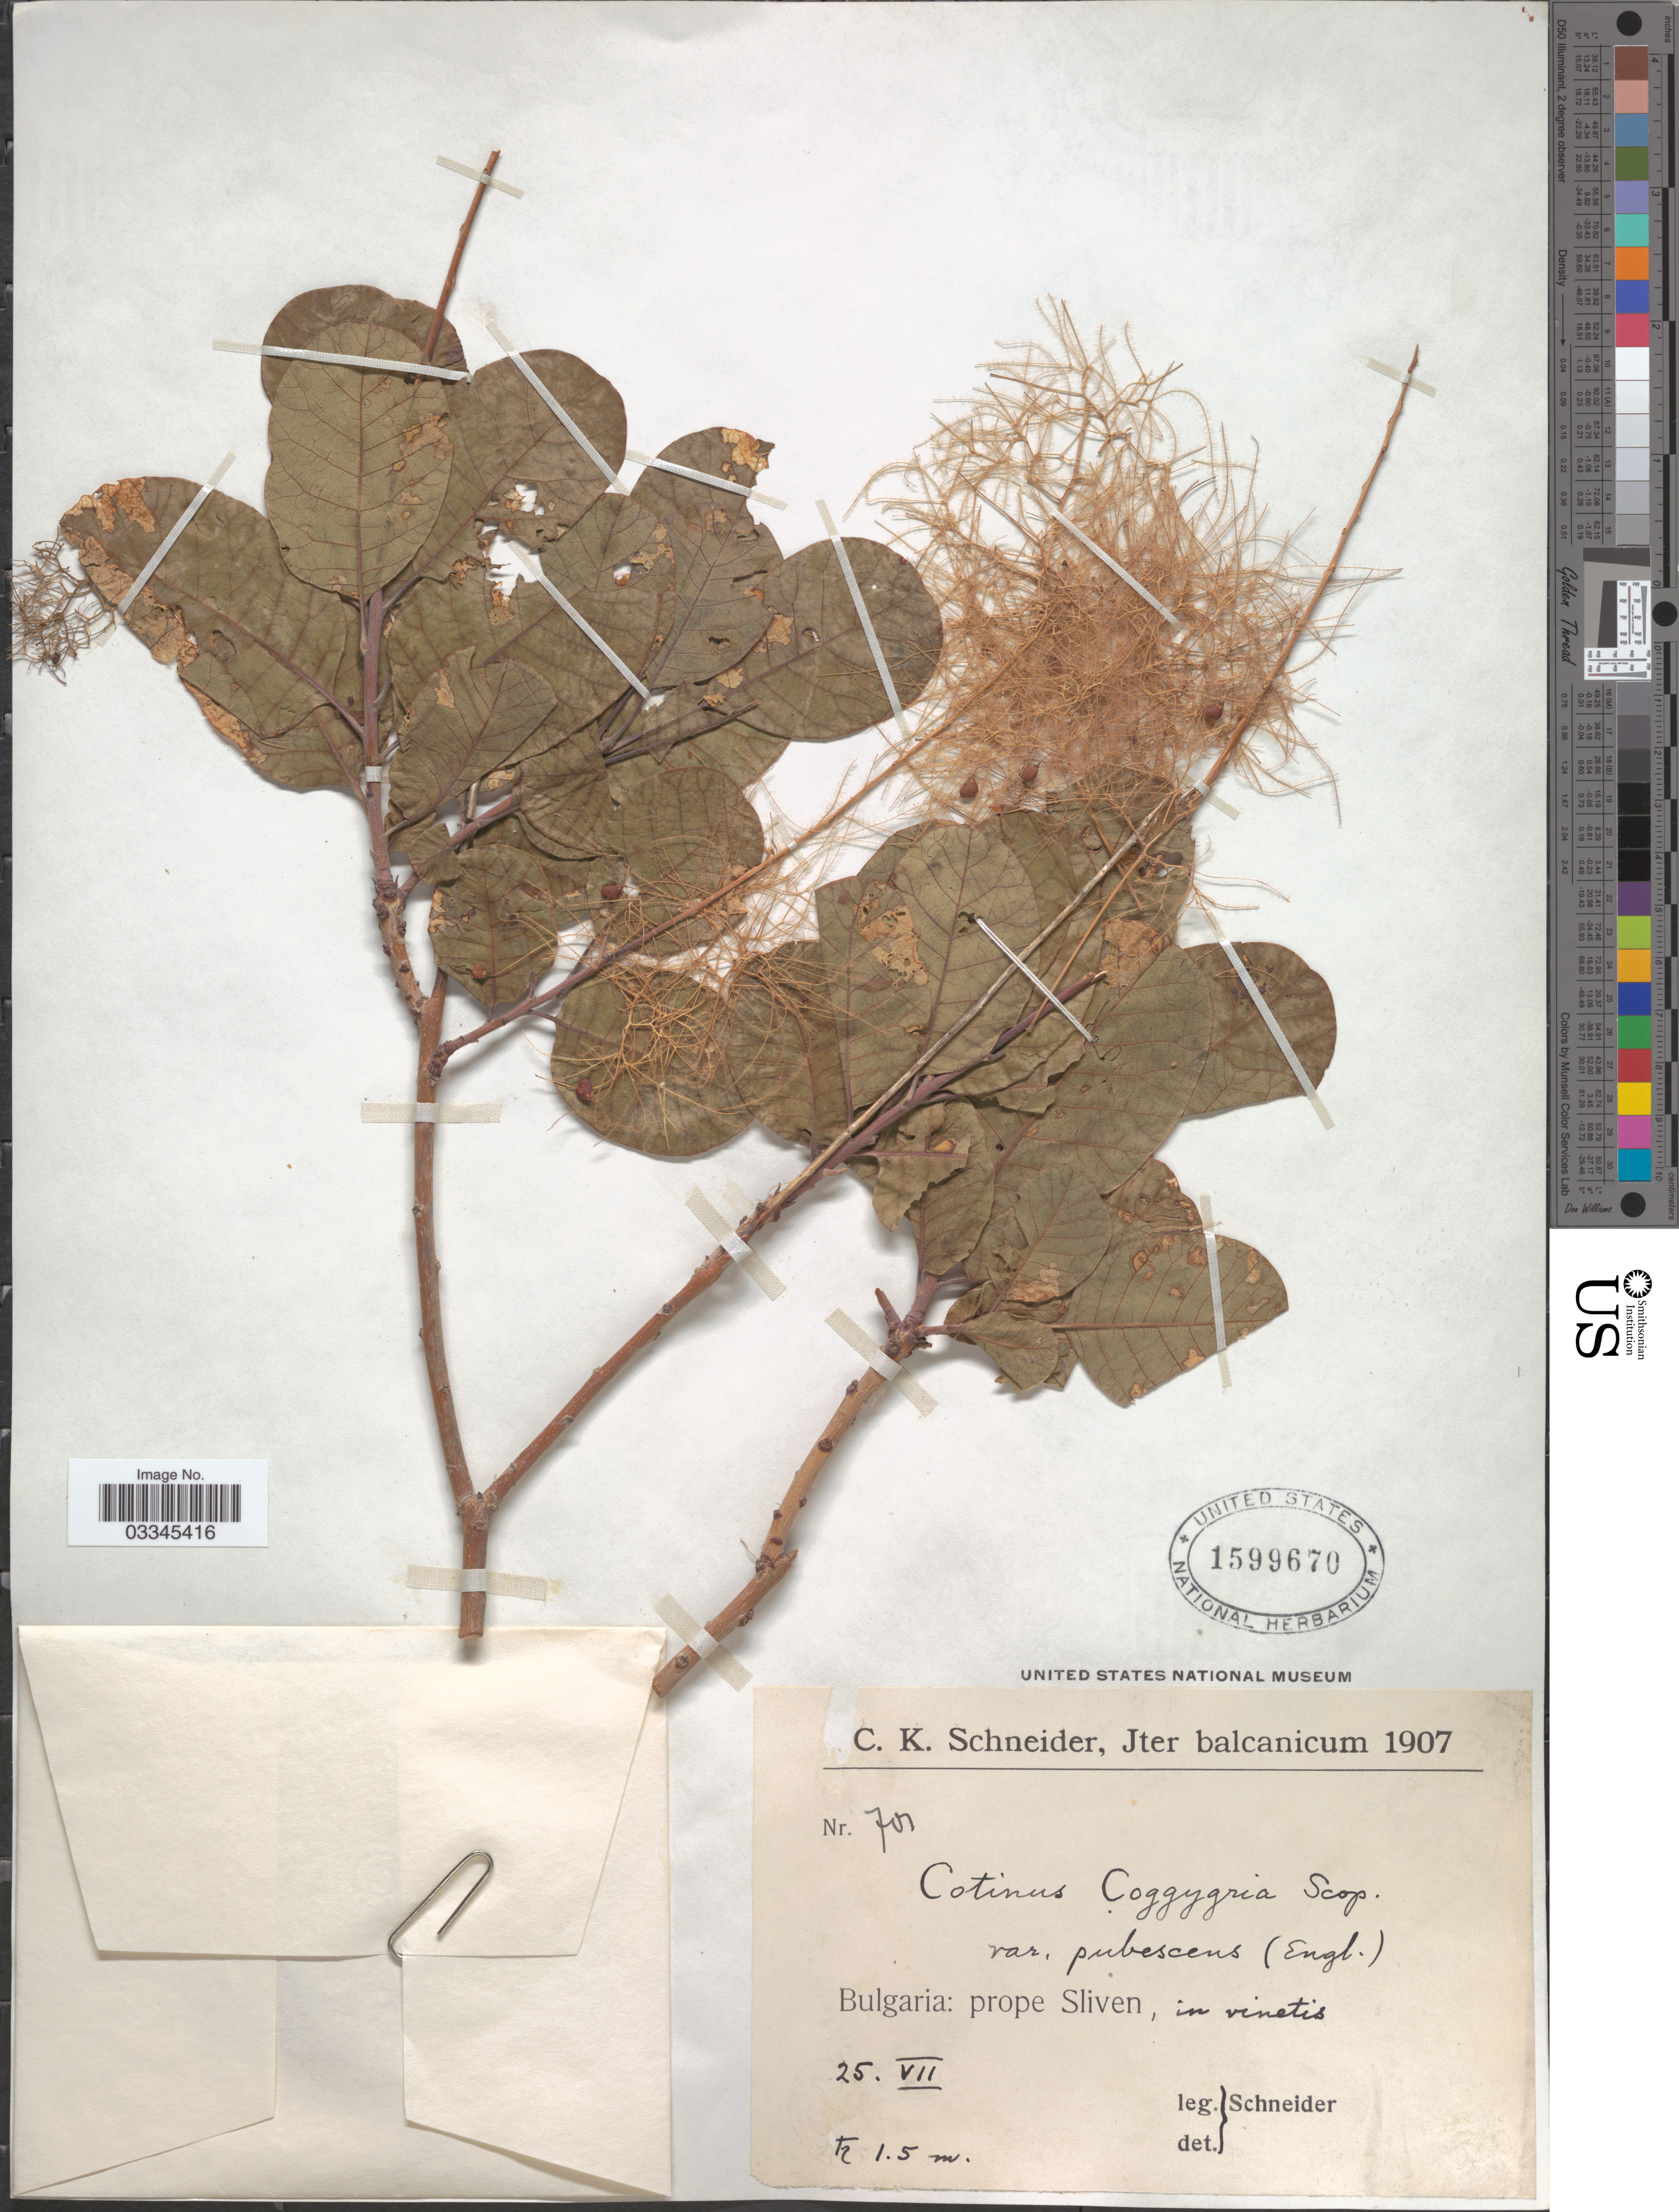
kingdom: Plantae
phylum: Tracheophyta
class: Magnoliopsida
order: Sapindales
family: Anacardiaceae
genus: Cotinus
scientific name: Cotinus coggygria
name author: Scop.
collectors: C. K. Schneider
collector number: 701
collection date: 1907-07-25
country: Bulgaria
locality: Prope Sliven.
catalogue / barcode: US 1599670